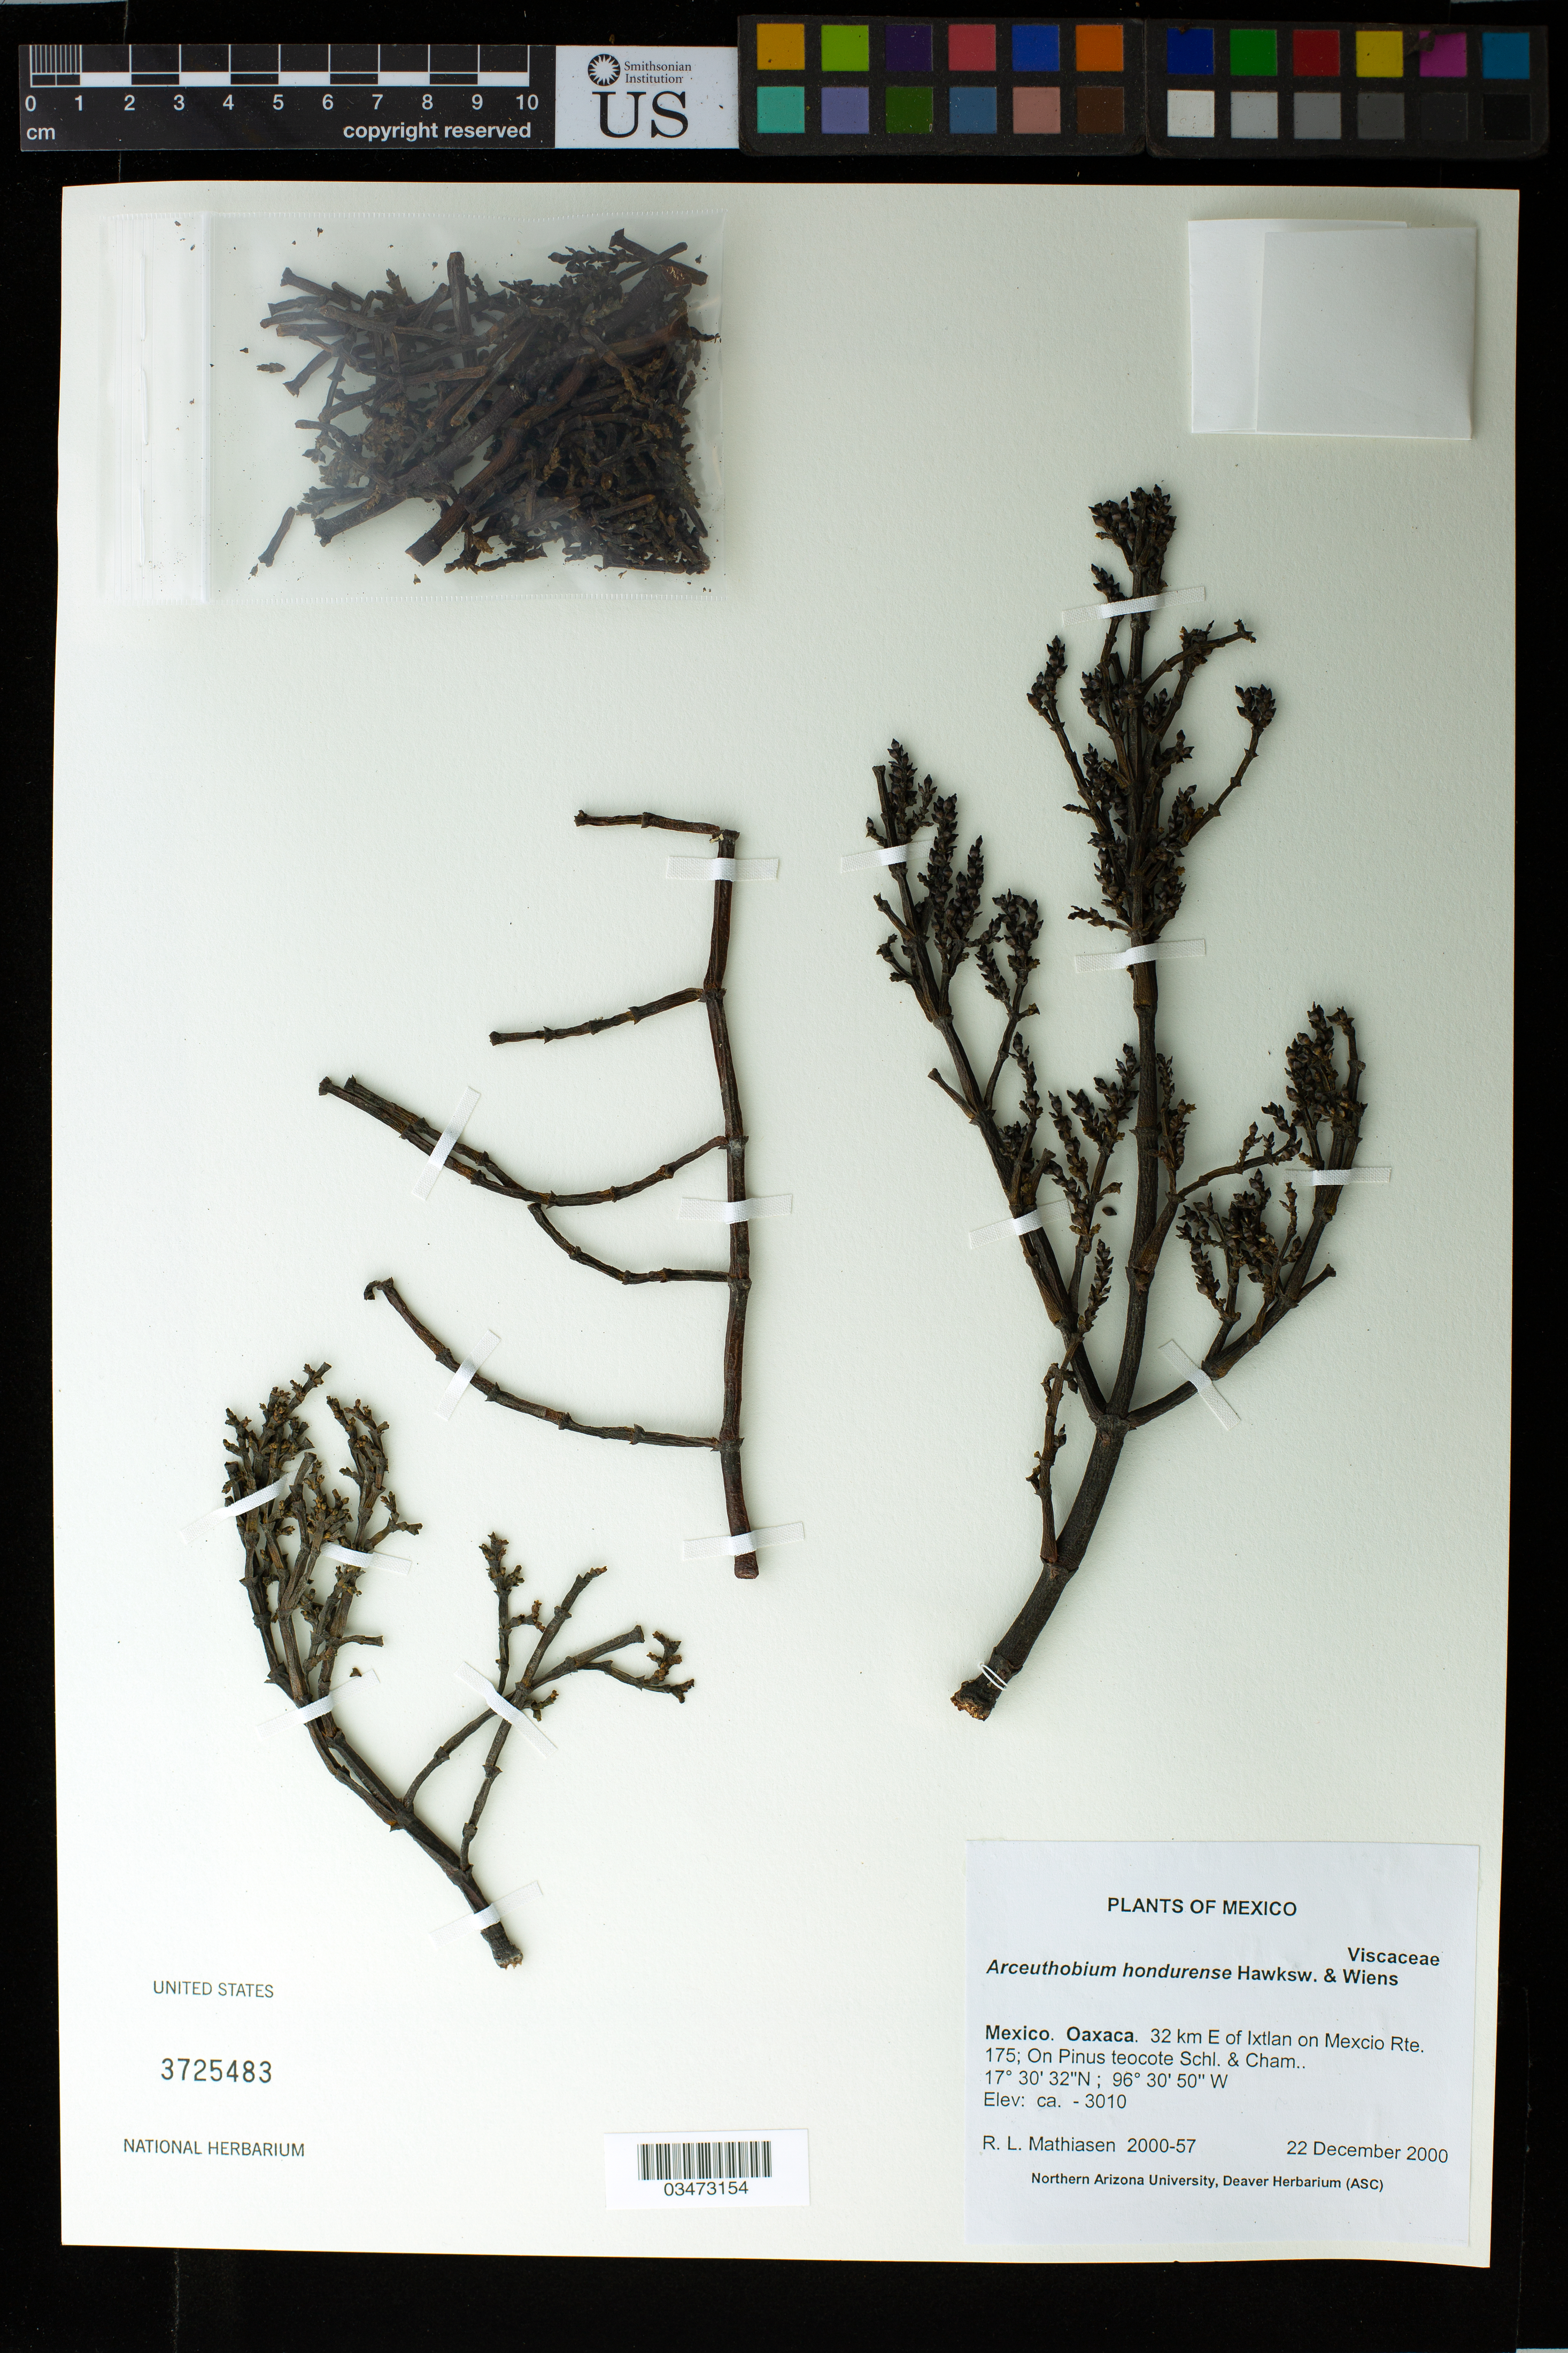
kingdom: Plantae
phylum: Tracheophyta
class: Magnoliopsida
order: Santalales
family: Viscaceae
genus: Arceuthobium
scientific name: Arceuthobium hondurense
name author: Hawksw. & Wiens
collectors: R. Mathiasen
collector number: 2000-57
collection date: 2000-12-22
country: Mexico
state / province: Oaxaca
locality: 32 km E of Ixtlan on Mexico Rte. 175; on Pinus teocote Schl. & Cham.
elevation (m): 3010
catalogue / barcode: US 3725483